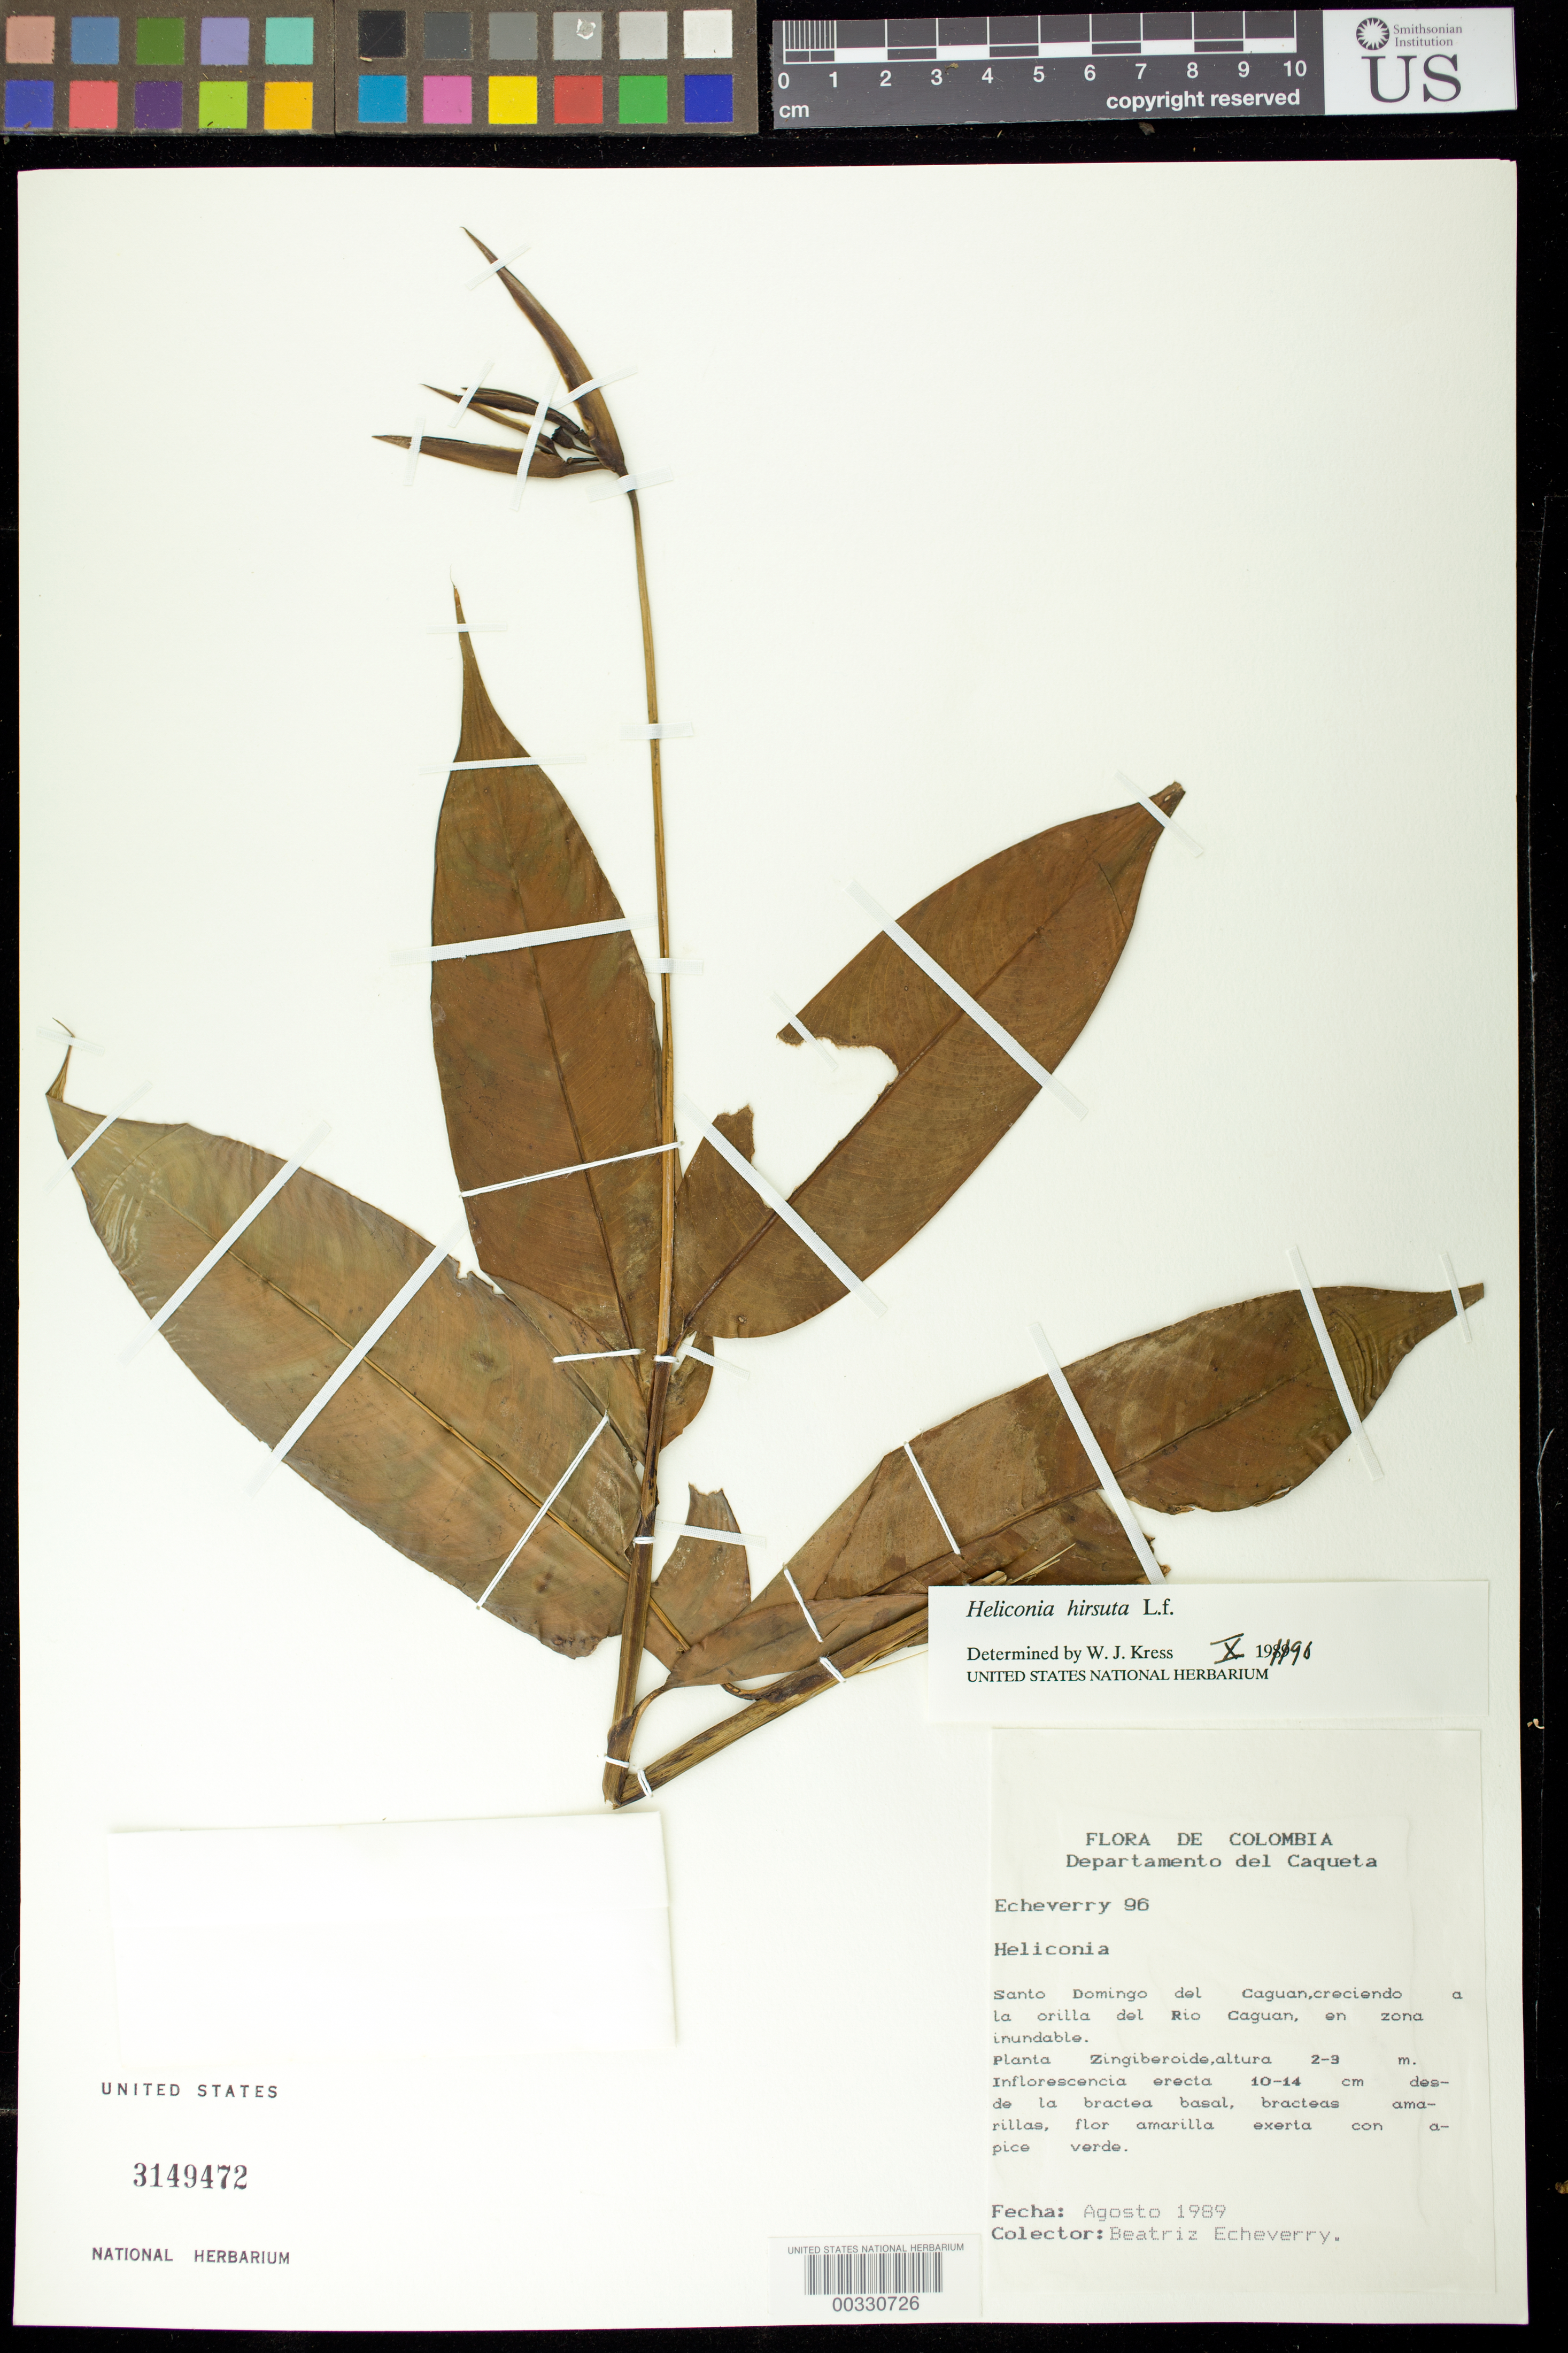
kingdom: Plantae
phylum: Tracheophyta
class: Liliopsida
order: Zingiberales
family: Heliconiaceae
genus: Heliconia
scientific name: Heliconia hirsuta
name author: L. f.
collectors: B. Echeverry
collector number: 96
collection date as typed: Aug 1989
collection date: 1989-08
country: Colombia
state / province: Caquetá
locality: Santo Domingo del Caguan, bank of Rio Caguan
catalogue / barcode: US 3149472